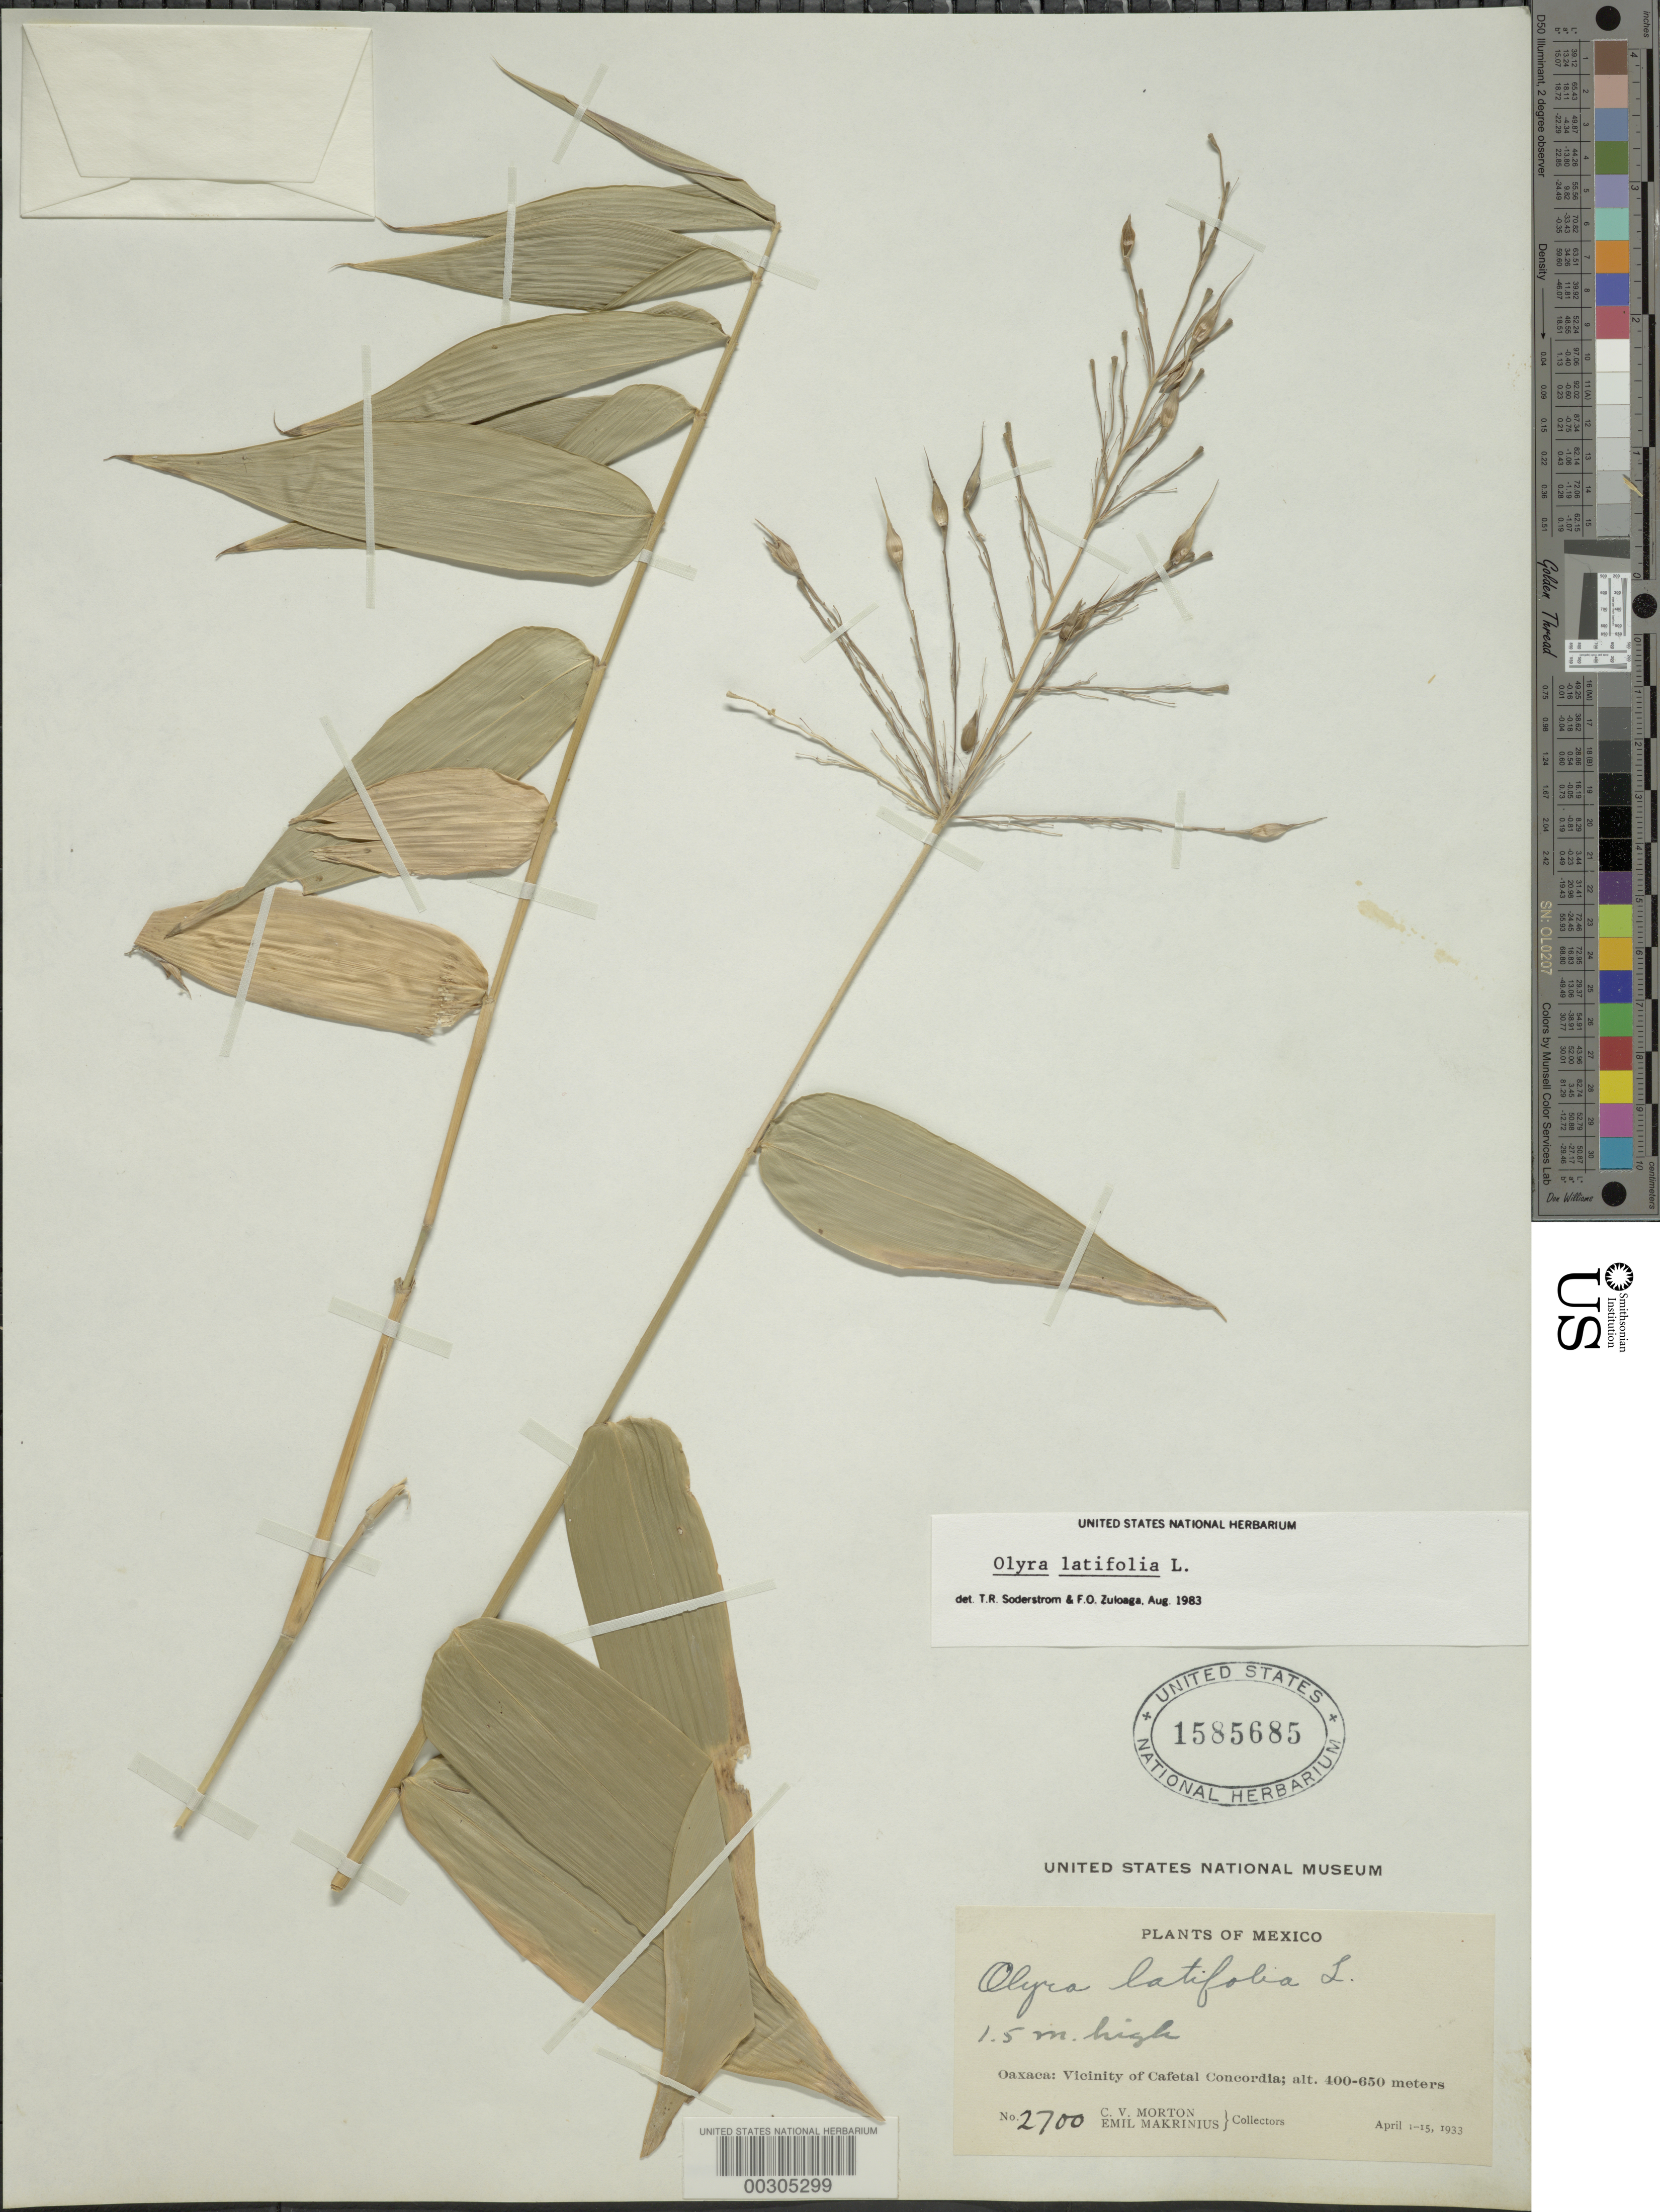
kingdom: Plantae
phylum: Tracheophyta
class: Liliopsida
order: Poales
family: Poaceae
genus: Olyra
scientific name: Olyra latifolia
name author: L.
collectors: C. V. Morton & E. Makrinius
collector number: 2700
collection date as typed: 01 Apr 1933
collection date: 1933-04-01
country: Mexico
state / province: Oaxaca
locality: Cafetal concordia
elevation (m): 400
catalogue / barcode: US 1585685